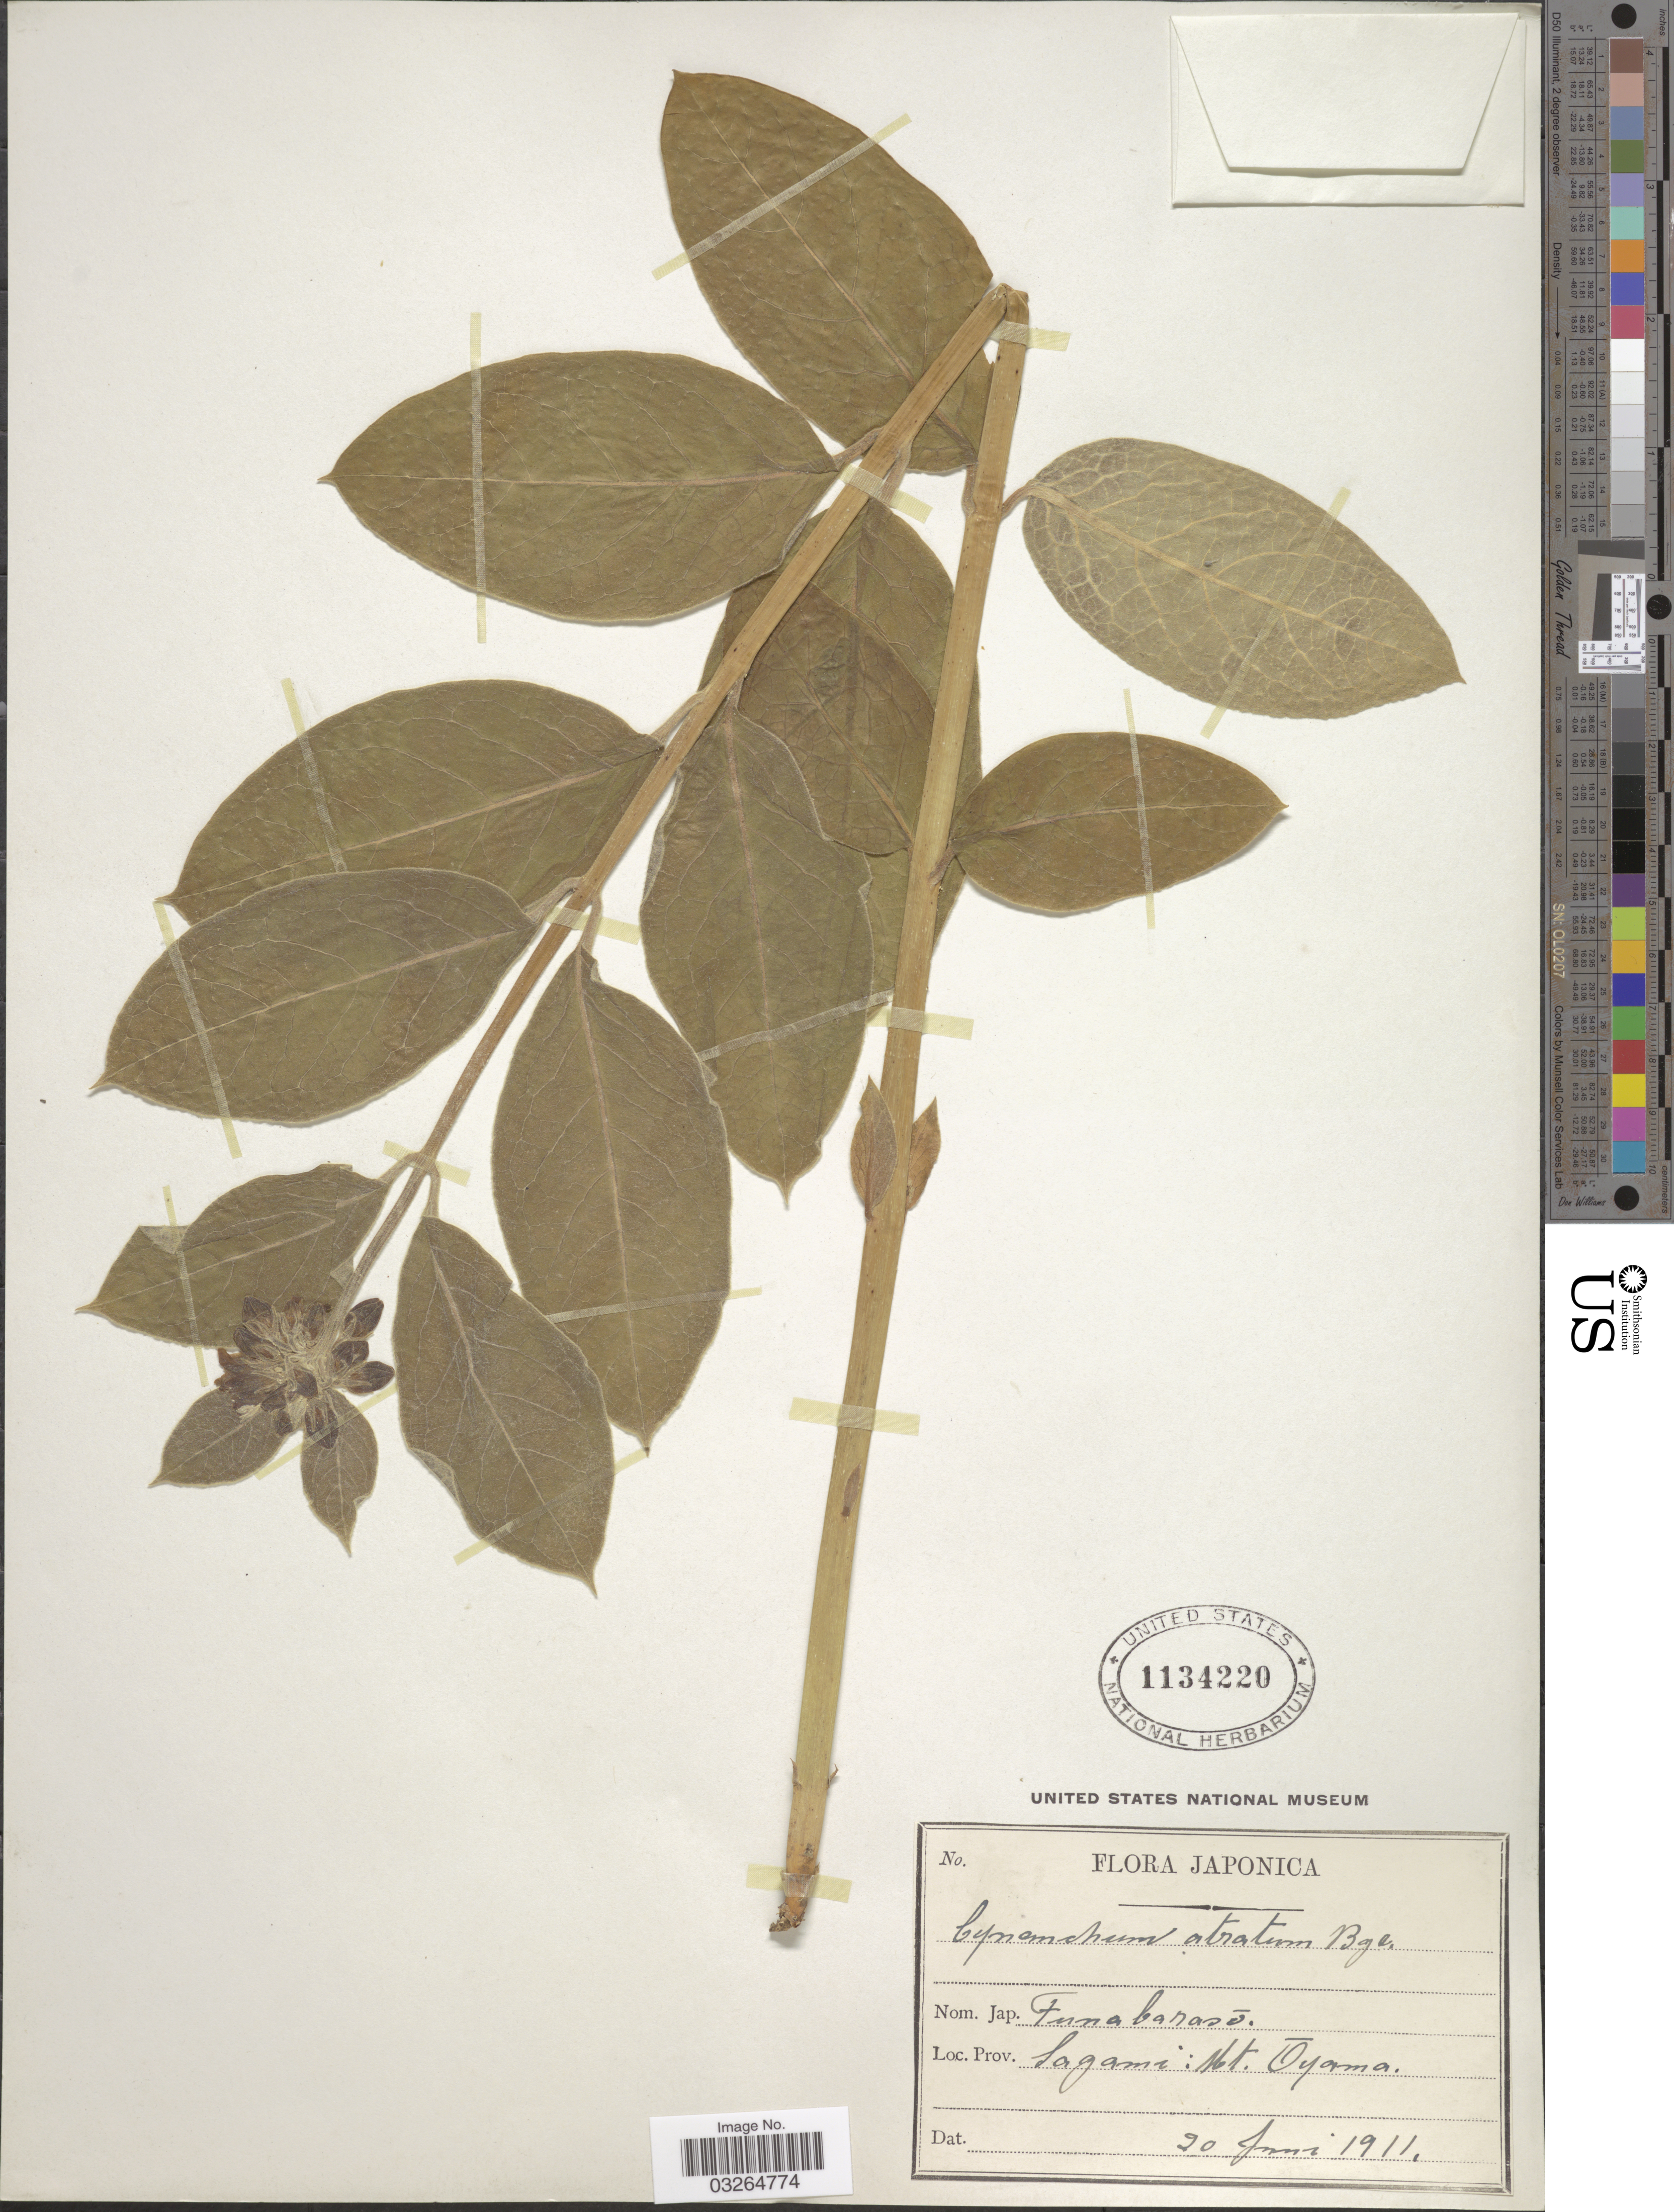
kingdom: Plantae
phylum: Tracheophyta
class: Magnoliopsida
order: Gentianales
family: Apocynaceae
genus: Cynanchum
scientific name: Cynanchum atratum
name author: Bunge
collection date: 1911-06-20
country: Japan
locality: Sagami: Mt. Ōyama.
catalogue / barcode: US 1134220